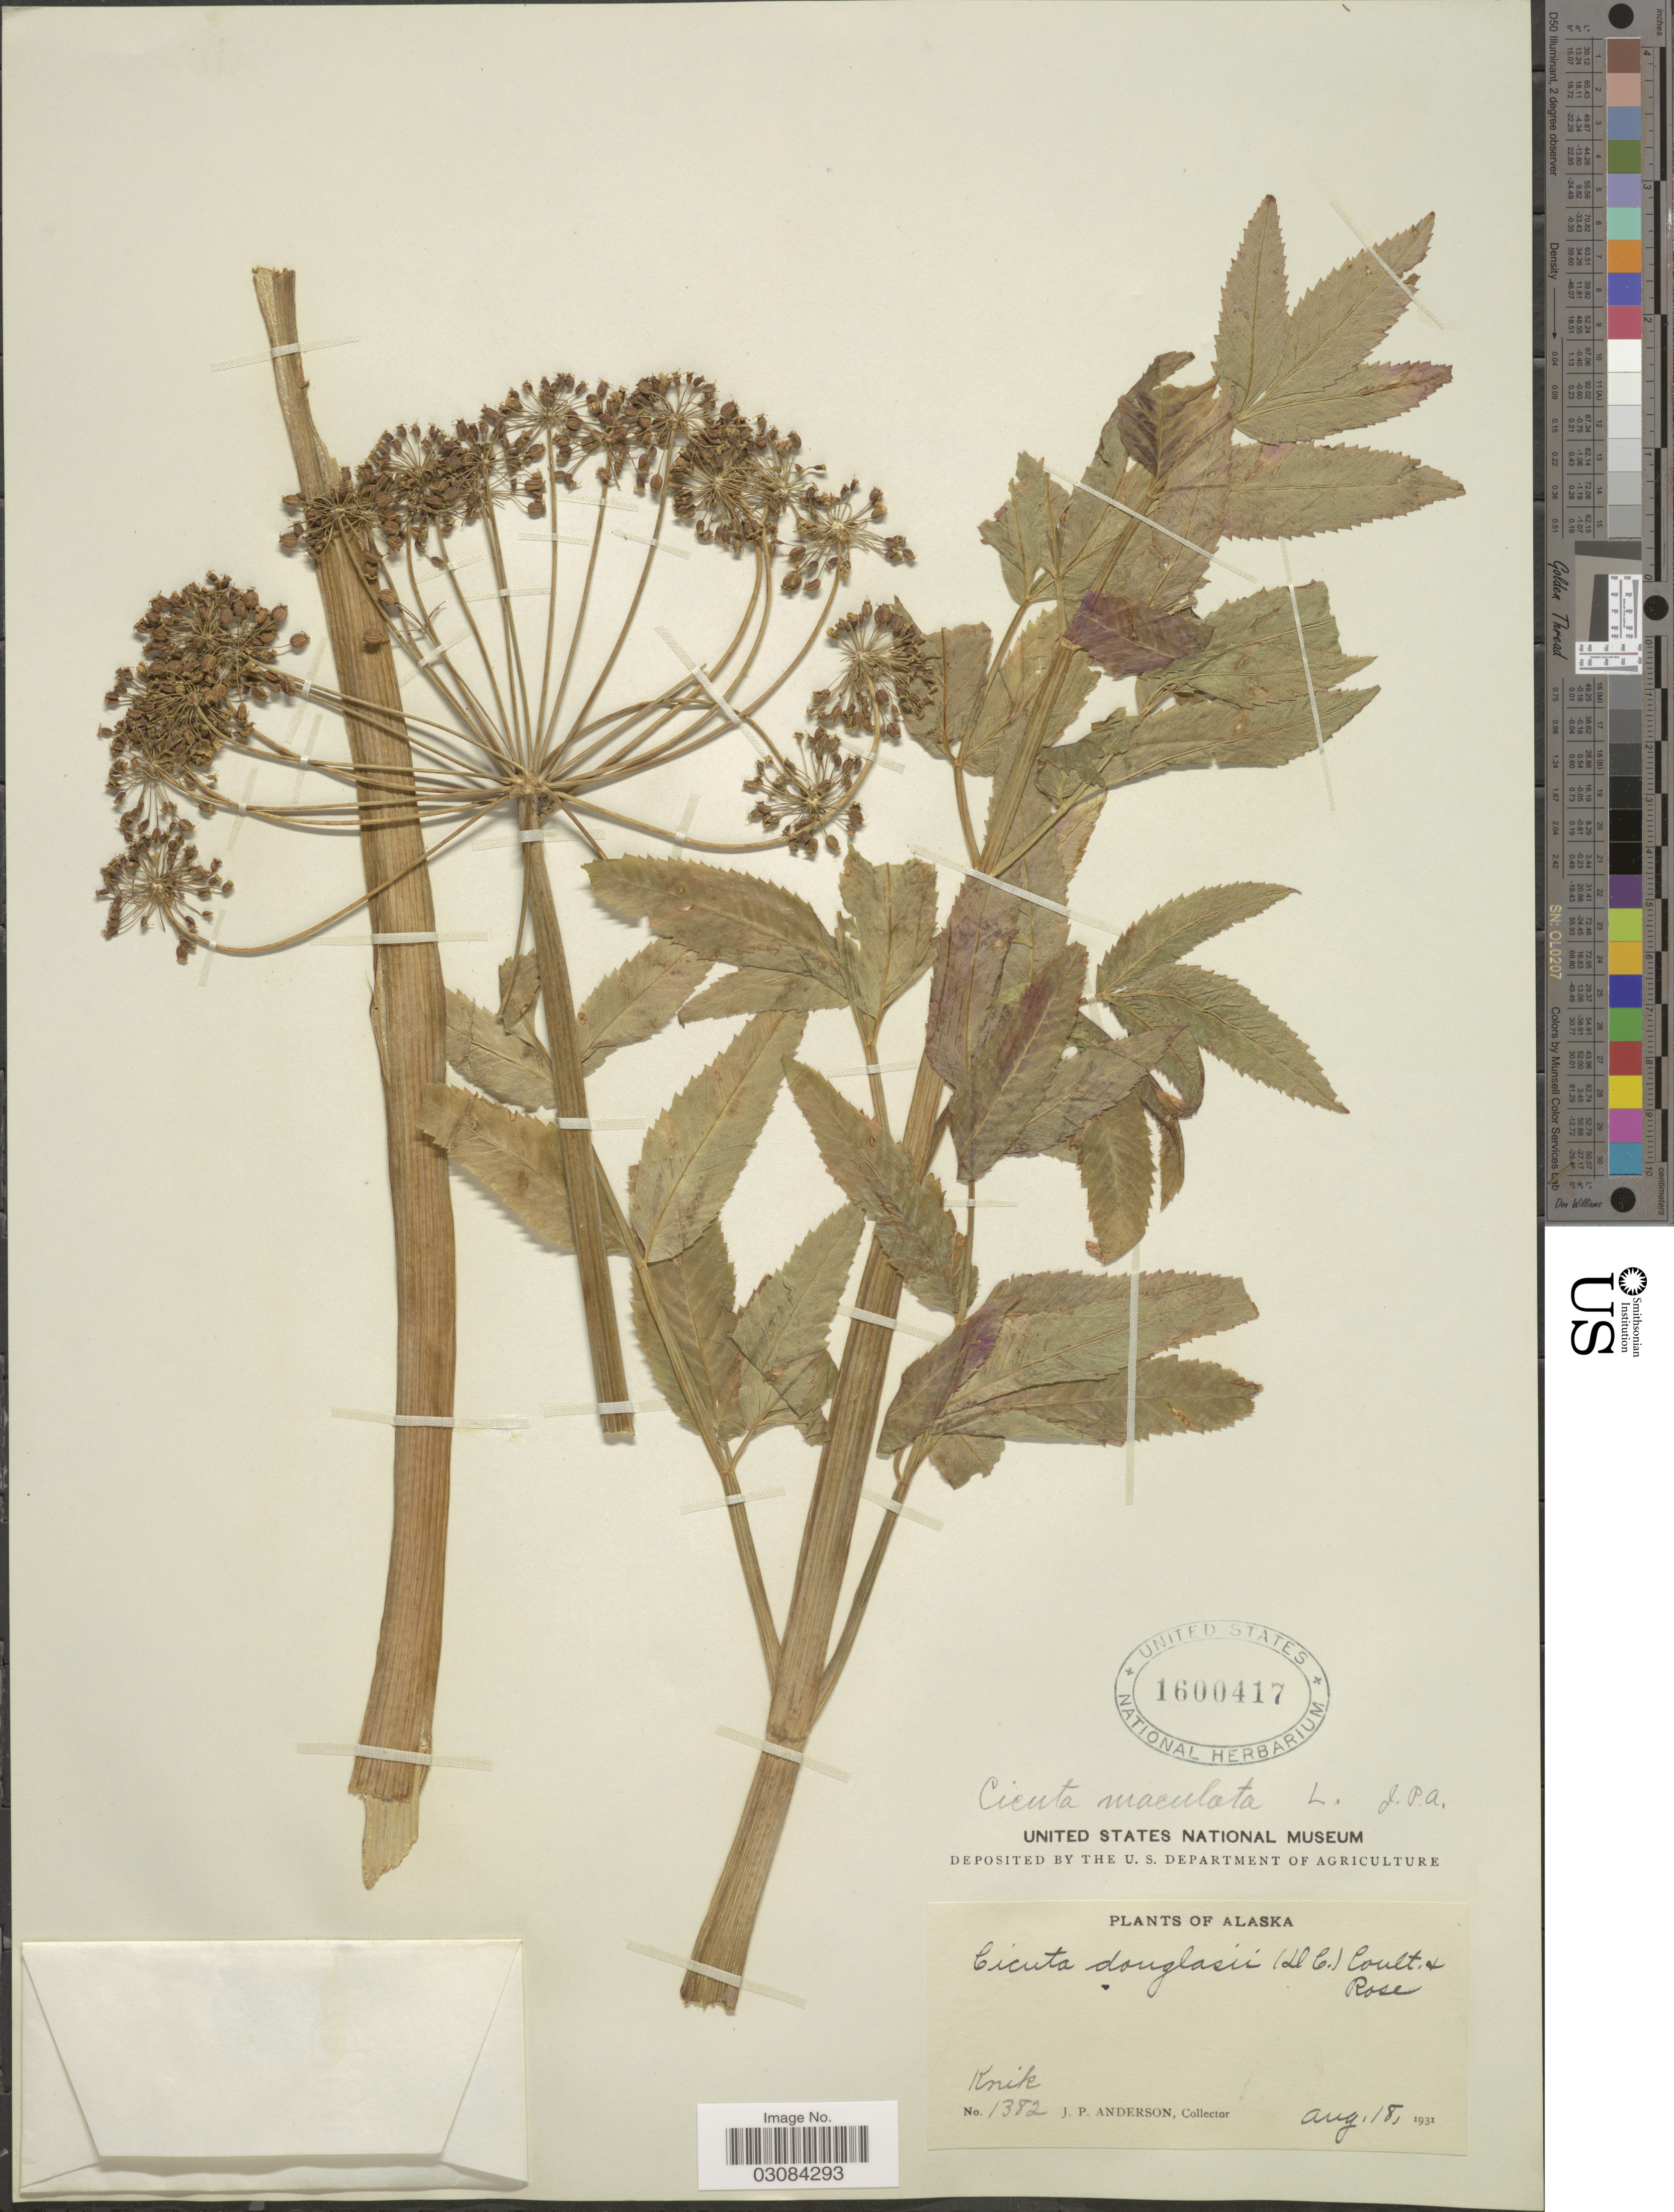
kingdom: Plantae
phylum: Tracheophyta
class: Magnoliopsida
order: Apiales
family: Apiaceae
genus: Cicuta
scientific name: Cicuta douglasii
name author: (DC.) J.M. Coult. & Rose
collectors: J. P. Anderson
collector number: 1382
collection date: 1931-08-18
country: United States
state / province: Alaska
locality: Knik.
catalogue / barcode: US 1600417